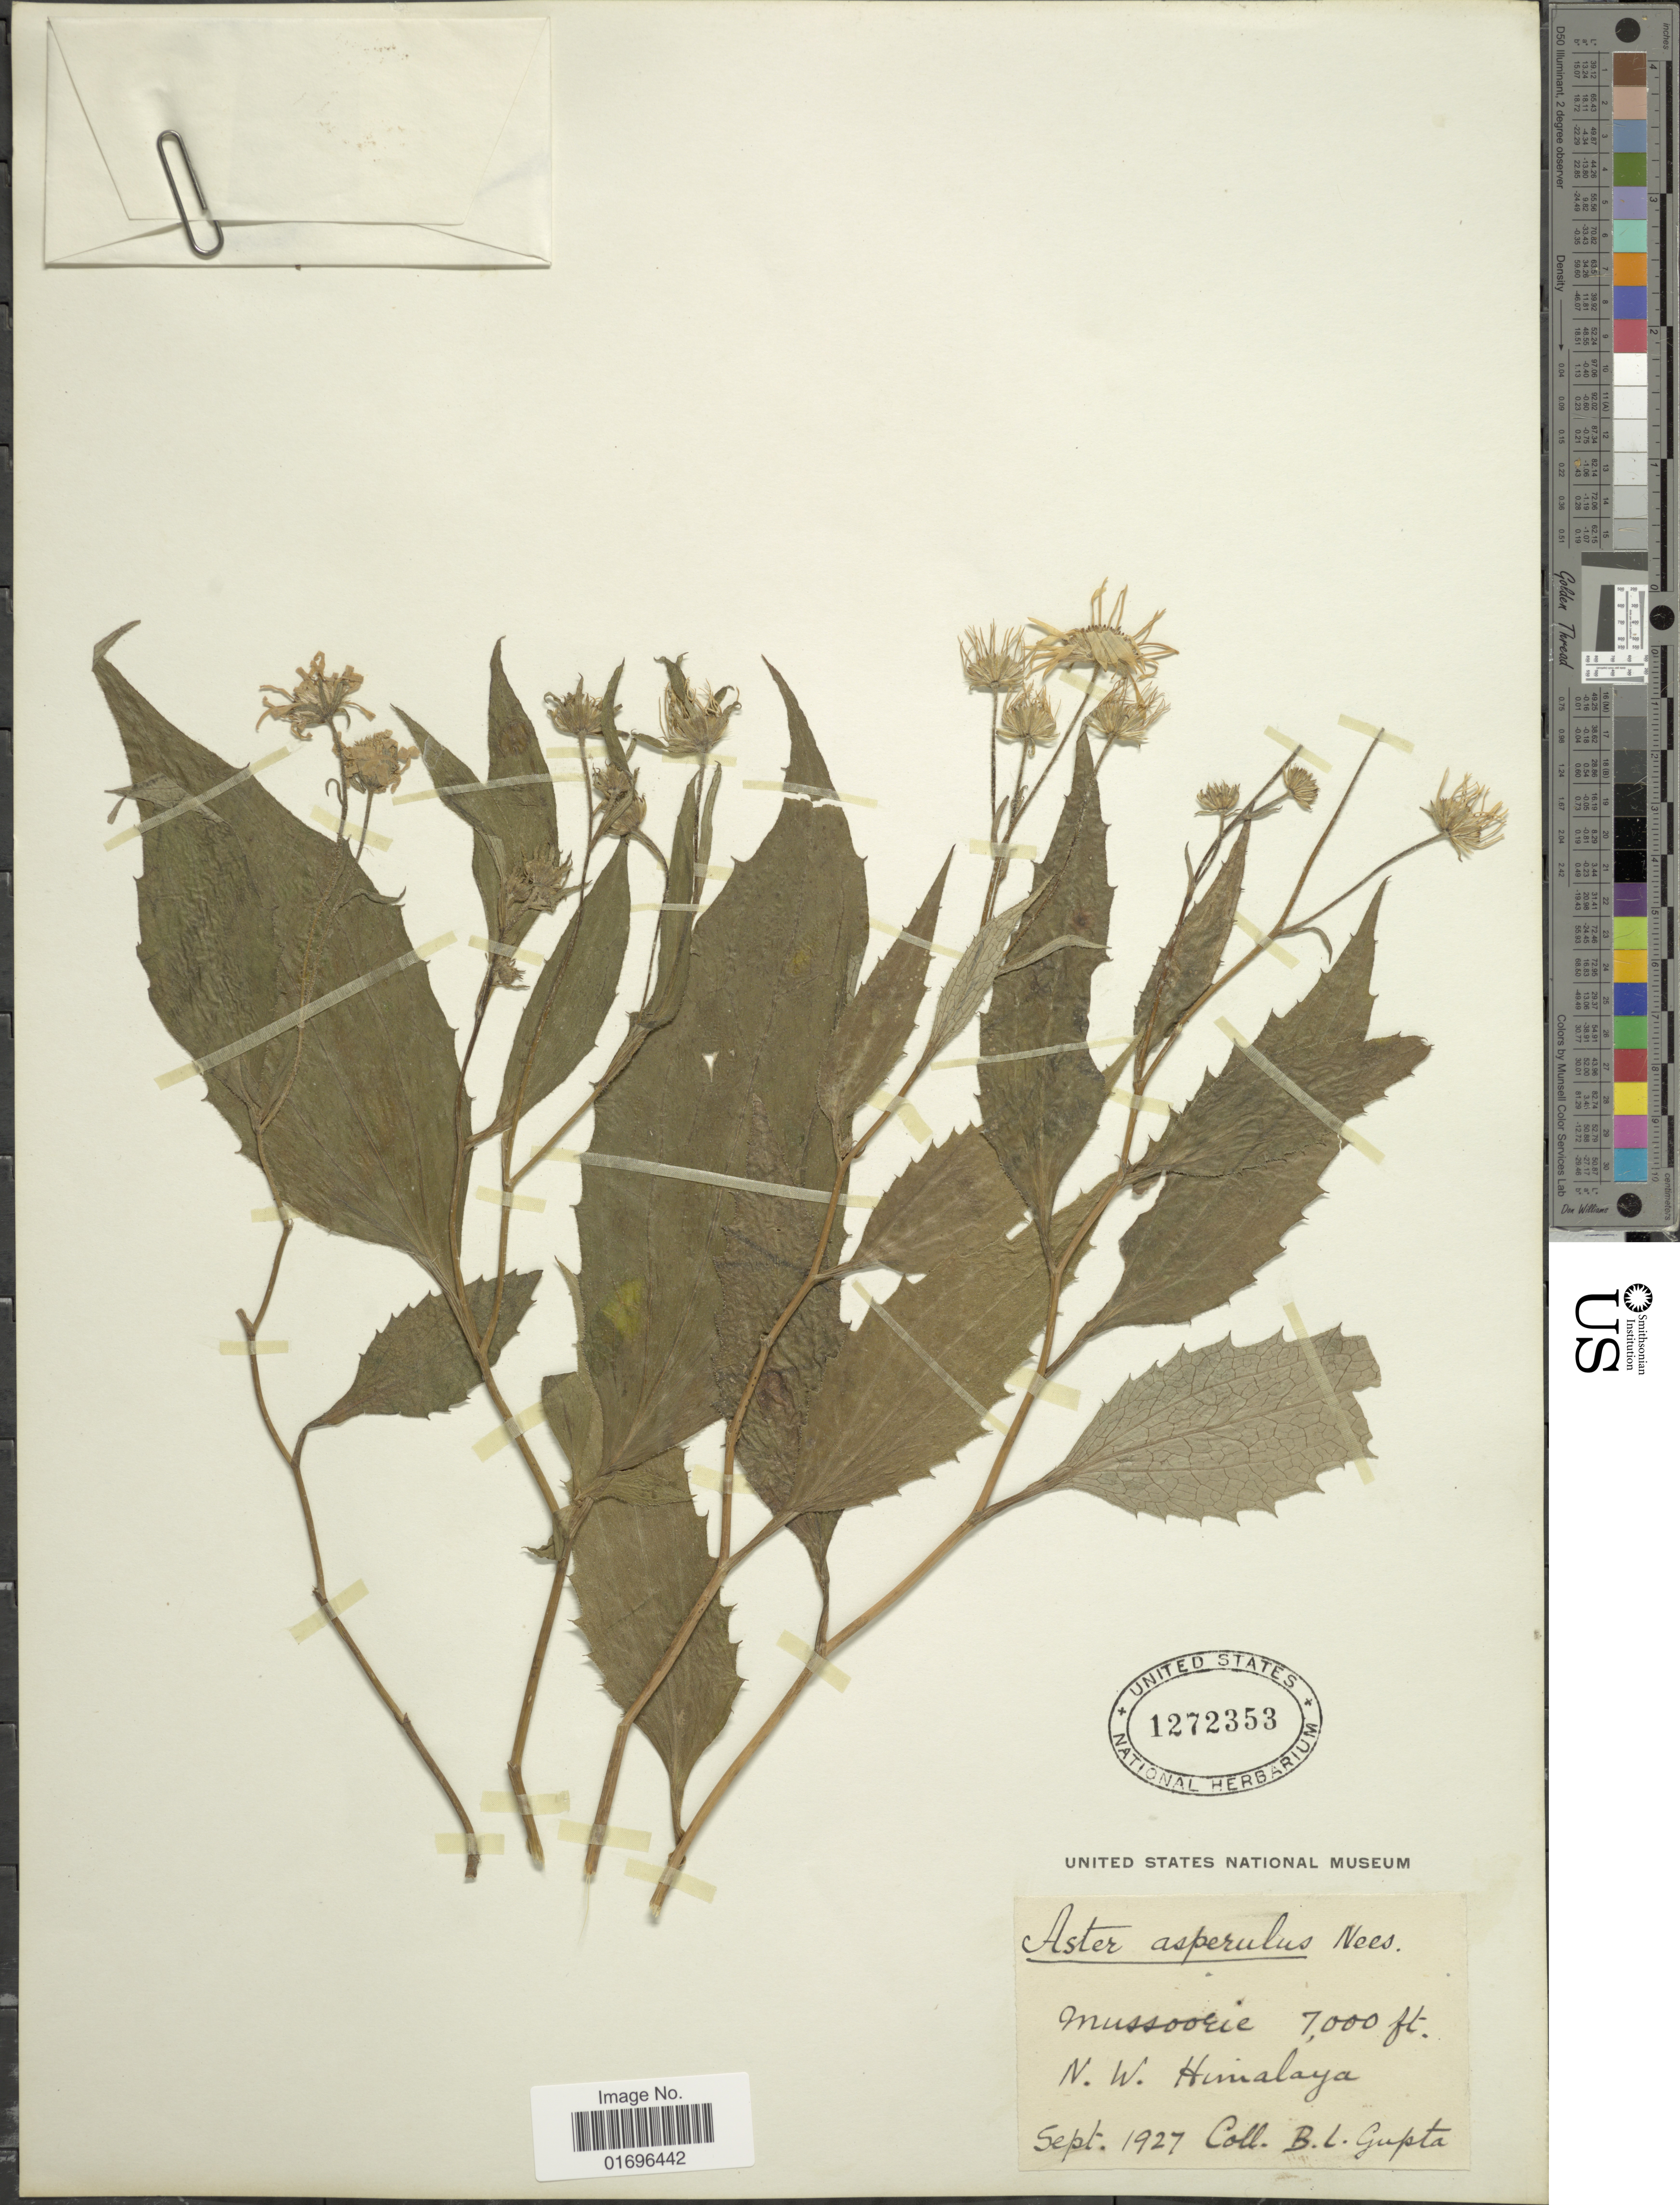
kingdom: Plantae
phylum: Tracheophyta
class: Magnoliopsida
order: Asterales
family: Asteraceae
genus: Aster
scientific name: Aster asperulus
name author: Nees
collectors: B. L. Gupta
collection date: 1927-09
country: India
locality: Mussoorie, N.W. Himalaya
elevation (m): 2134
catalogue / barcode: US 1272353